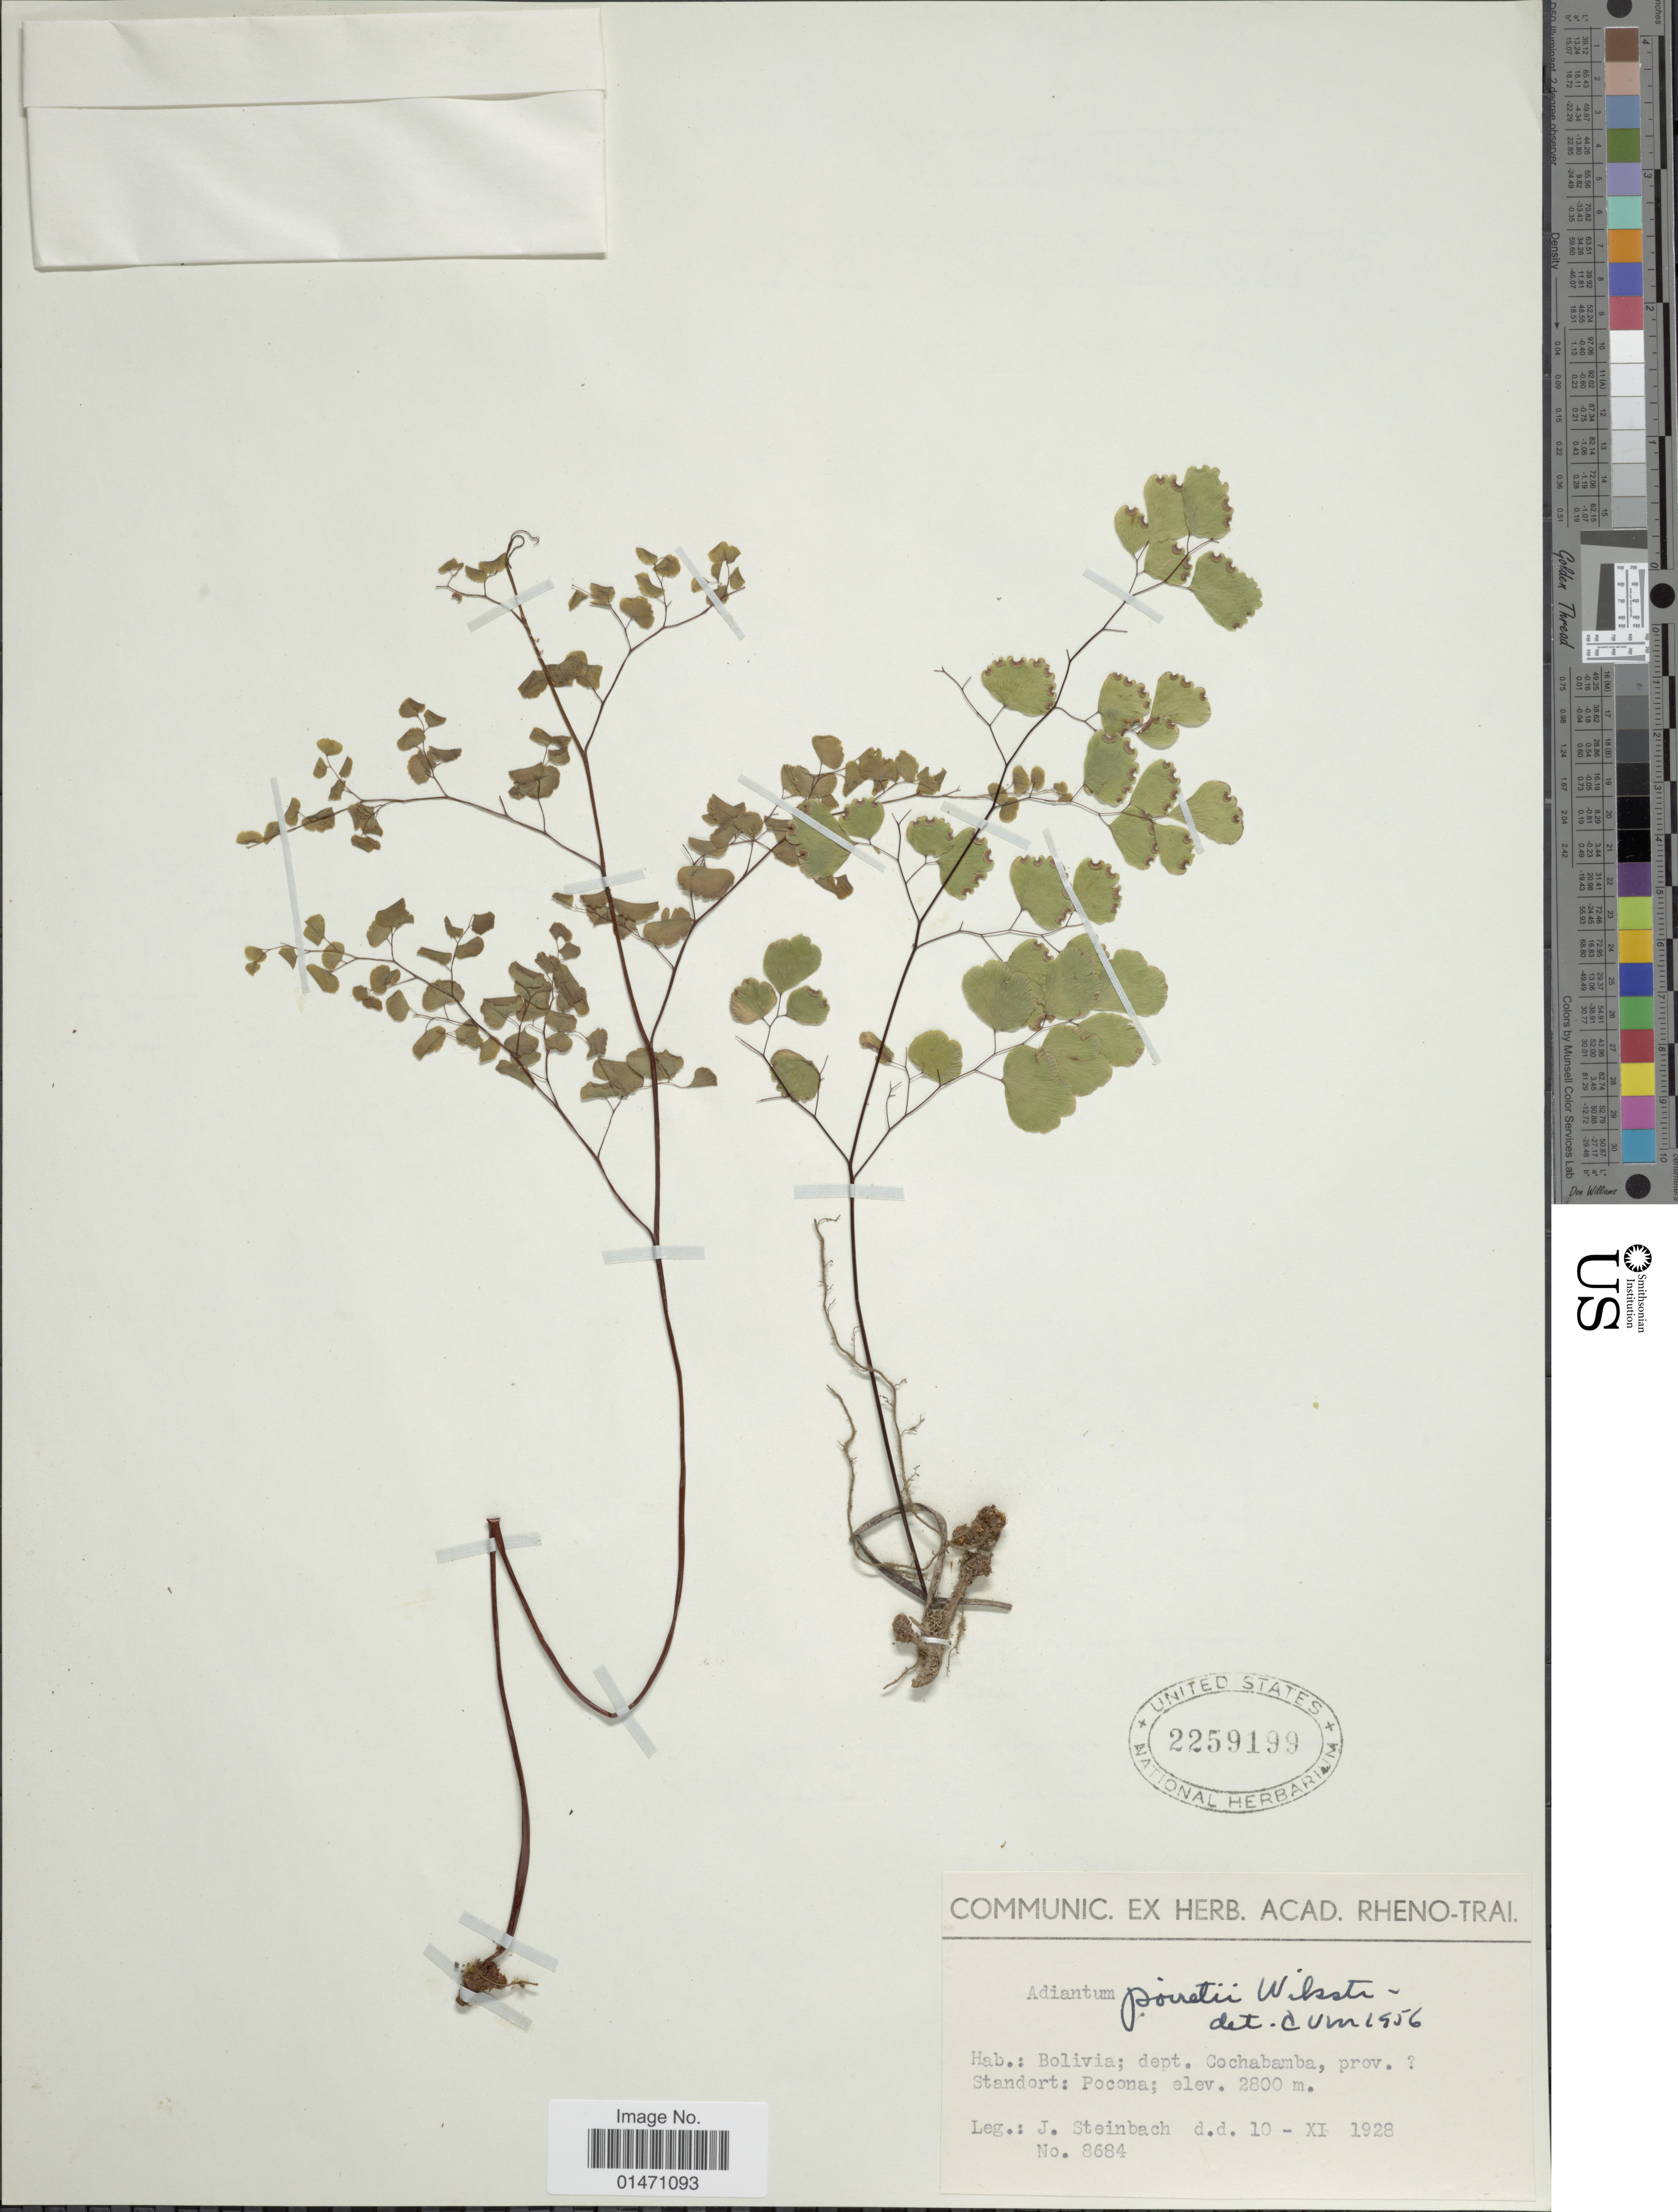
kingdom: Plantae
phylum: Tracheophyta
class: Polypodiopsida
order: Polypodiales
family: Pteridaceae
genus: Adiantum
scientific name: Adiantum poiretii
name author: Wikstr.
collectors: J. Steinbach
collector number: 8684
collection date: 1928-11-10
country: Bolivia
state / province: Cochabamba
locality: Bolivia; dept. Cochabamba prov. Standort: Pocona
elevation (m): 2800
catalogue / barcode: US 2259199